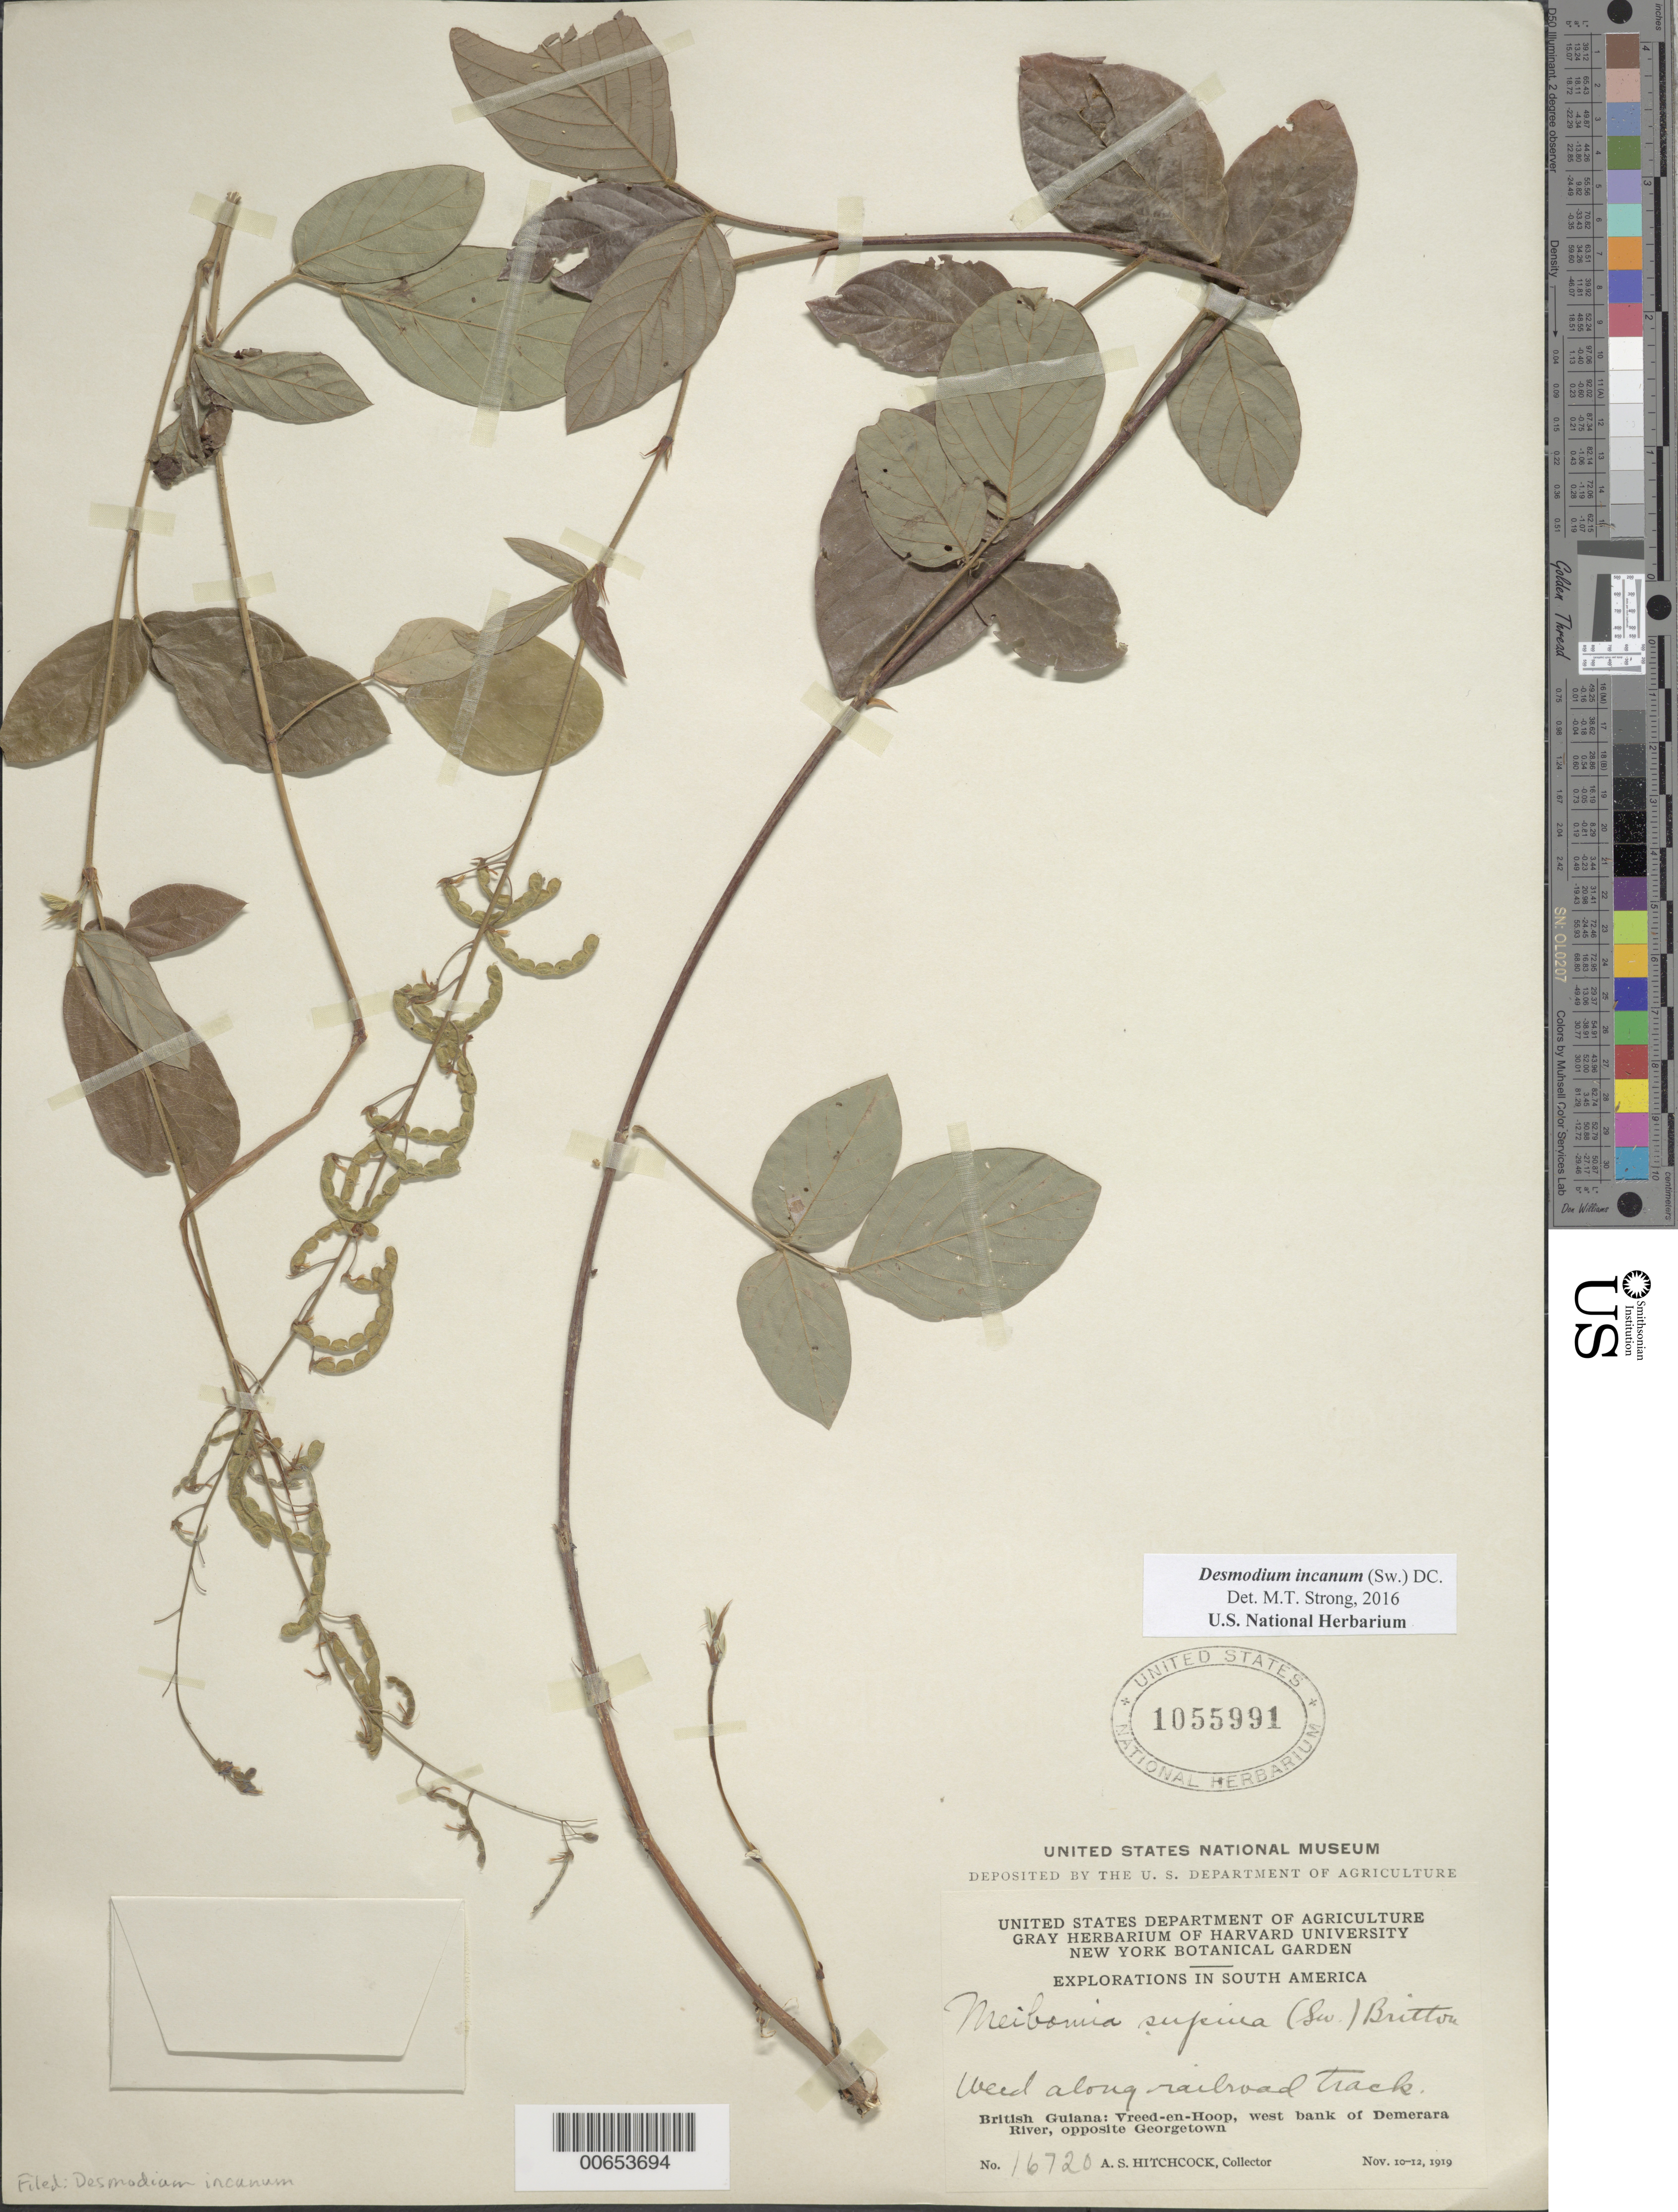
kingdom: Plantae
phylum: Tracheophyta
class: Magnoliopsida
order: Fabales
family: Fabaceae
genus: Desmodium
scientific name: Desmodium incanum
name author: (Sw.) DC.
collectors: A. S. Hitchcock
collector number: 16720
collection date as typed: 10-Nov-19 to 12-Nov-19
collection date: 1919-11-10/1919-11-12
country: Guyana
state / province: Essequibo Isl-W. Demerara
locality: Vreed-en-Hoop, W bank of Demerara R., opposite Georgetown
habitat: Along railroad track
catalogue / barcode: US 1055991